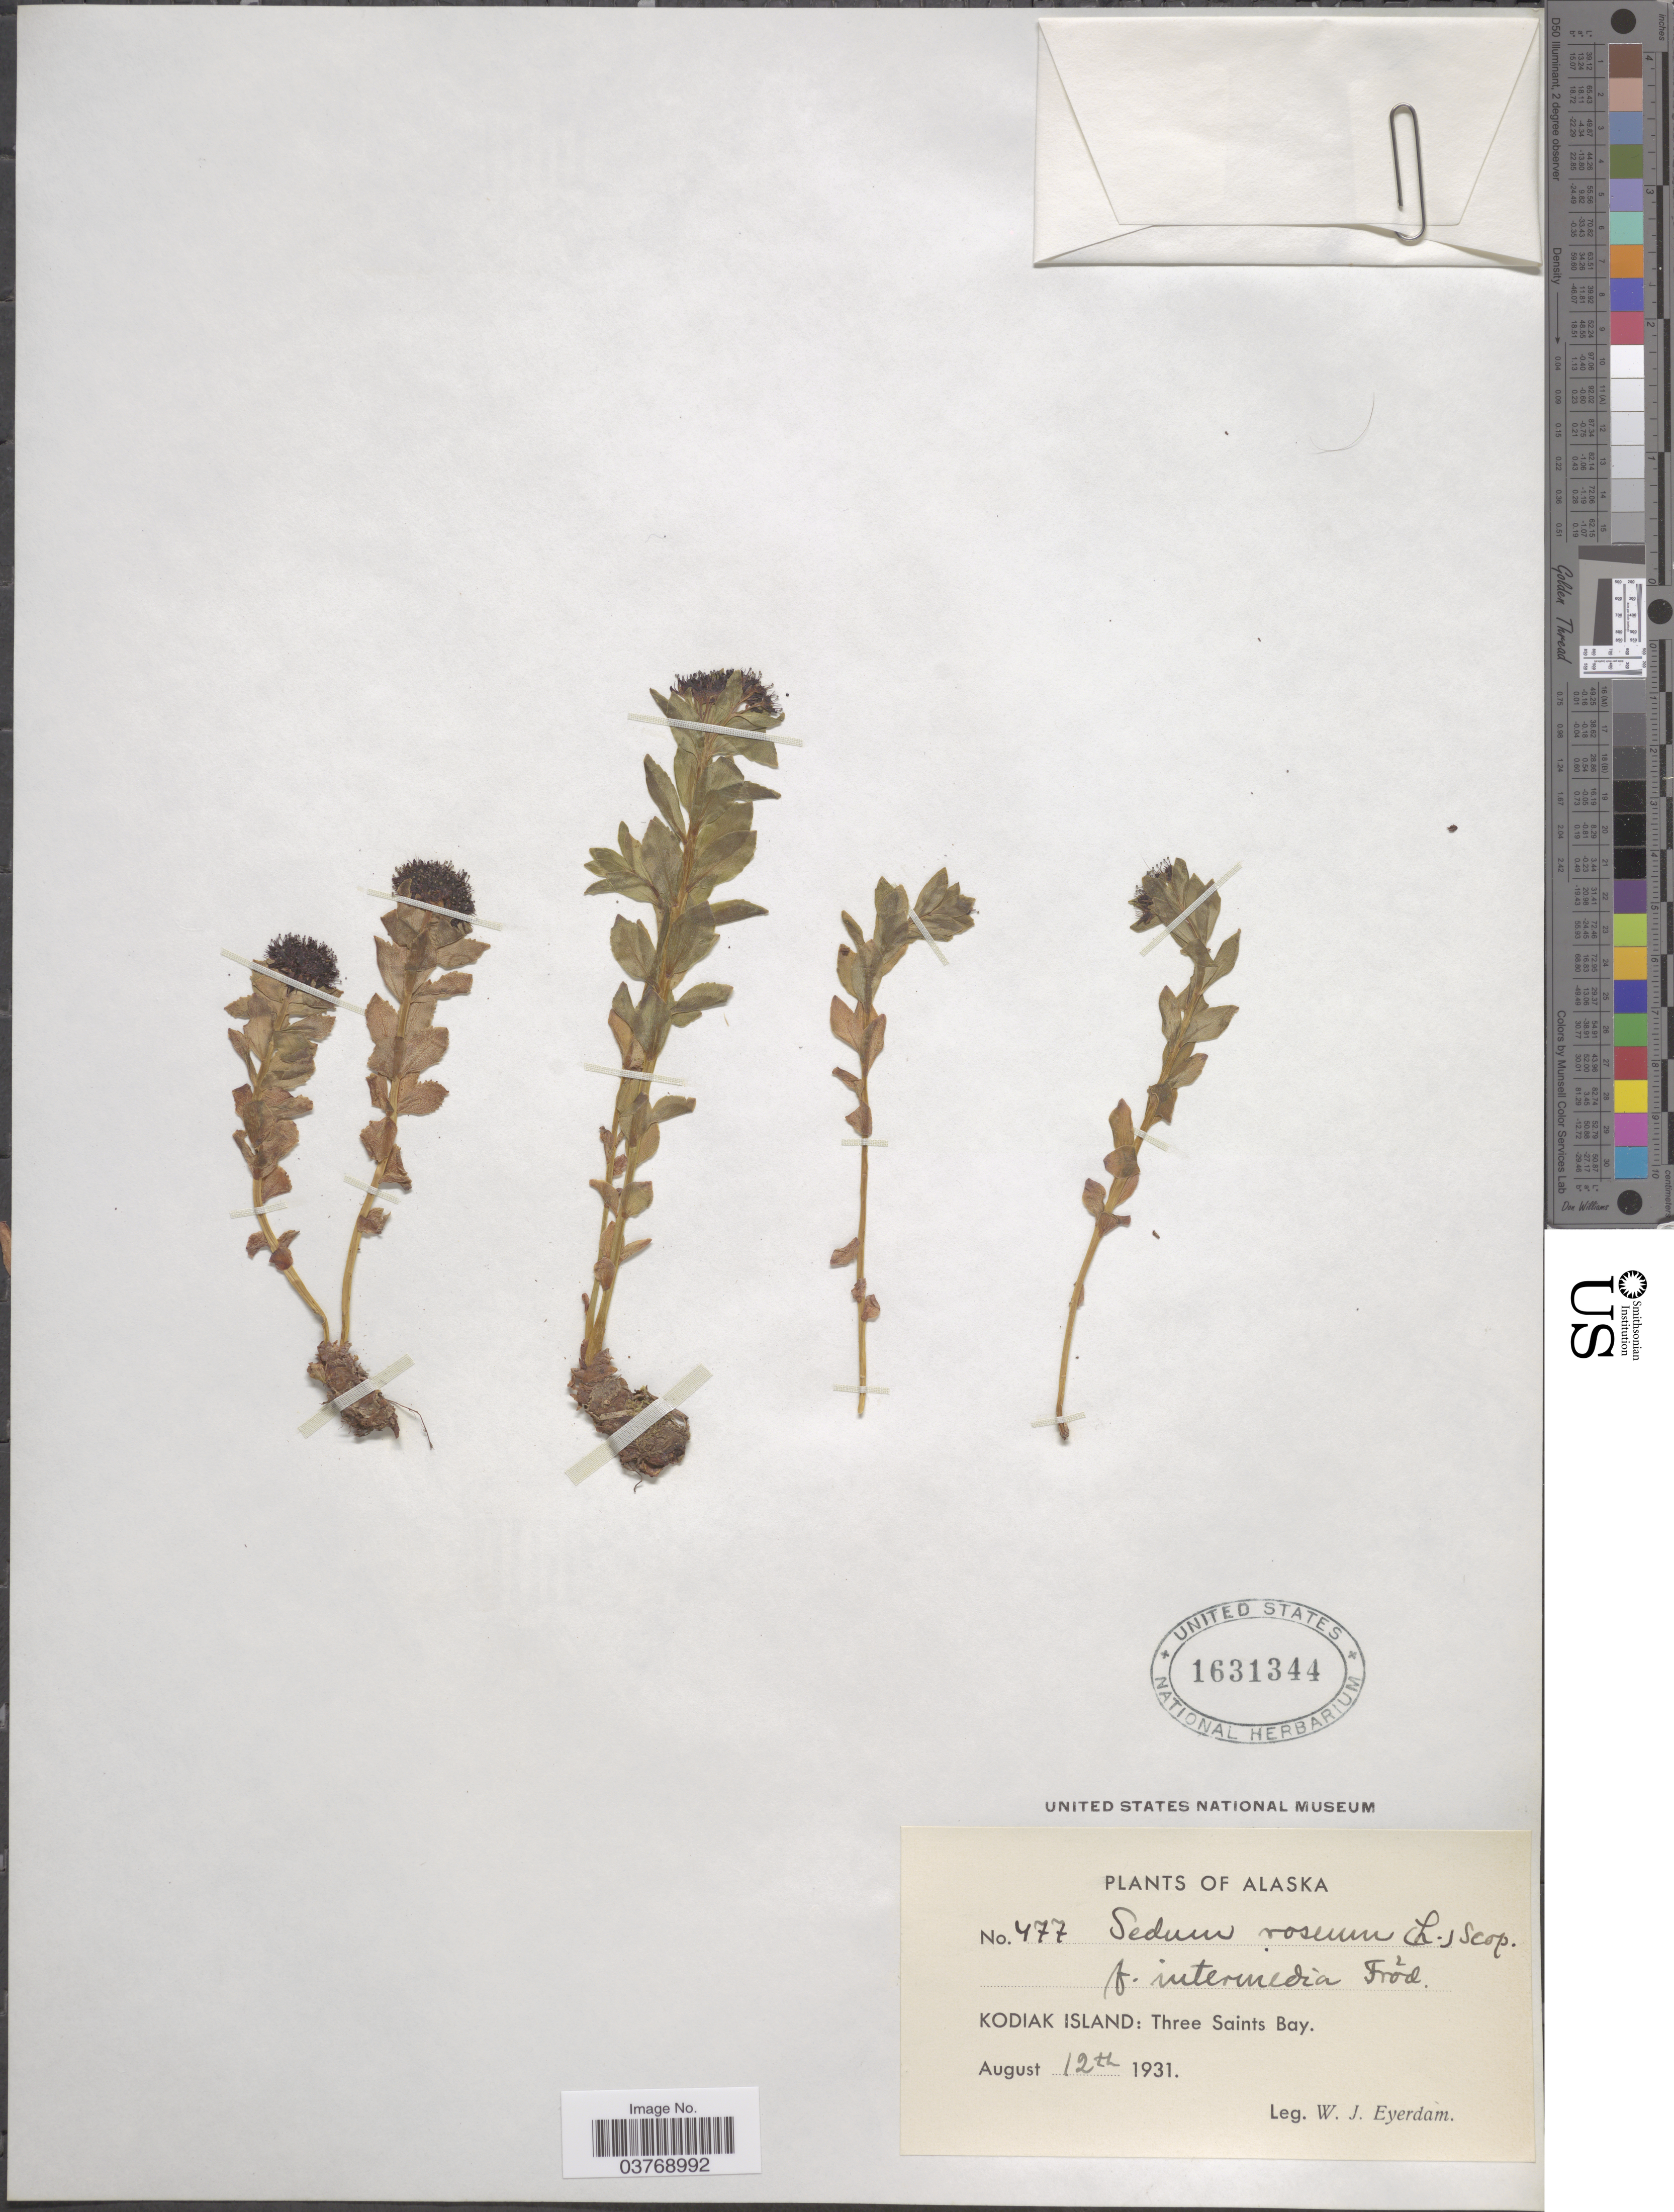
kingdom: Plantae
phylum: Tracheophyta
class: Magnoliopsida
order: Saxifragales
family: Crassulaceae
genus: Rhodiola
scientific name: Rhodiola rosea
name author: L.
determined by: Strong, Mark T., (BOT), Smithsonian Institution - National Museum of Natural History (UNITED STATES)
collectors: W. J. Eyerdam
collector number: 477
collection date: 1931-08-12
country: United States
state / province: Alaska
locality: Kodiak Island: Three Saints Bay.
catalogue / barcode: US 1631344